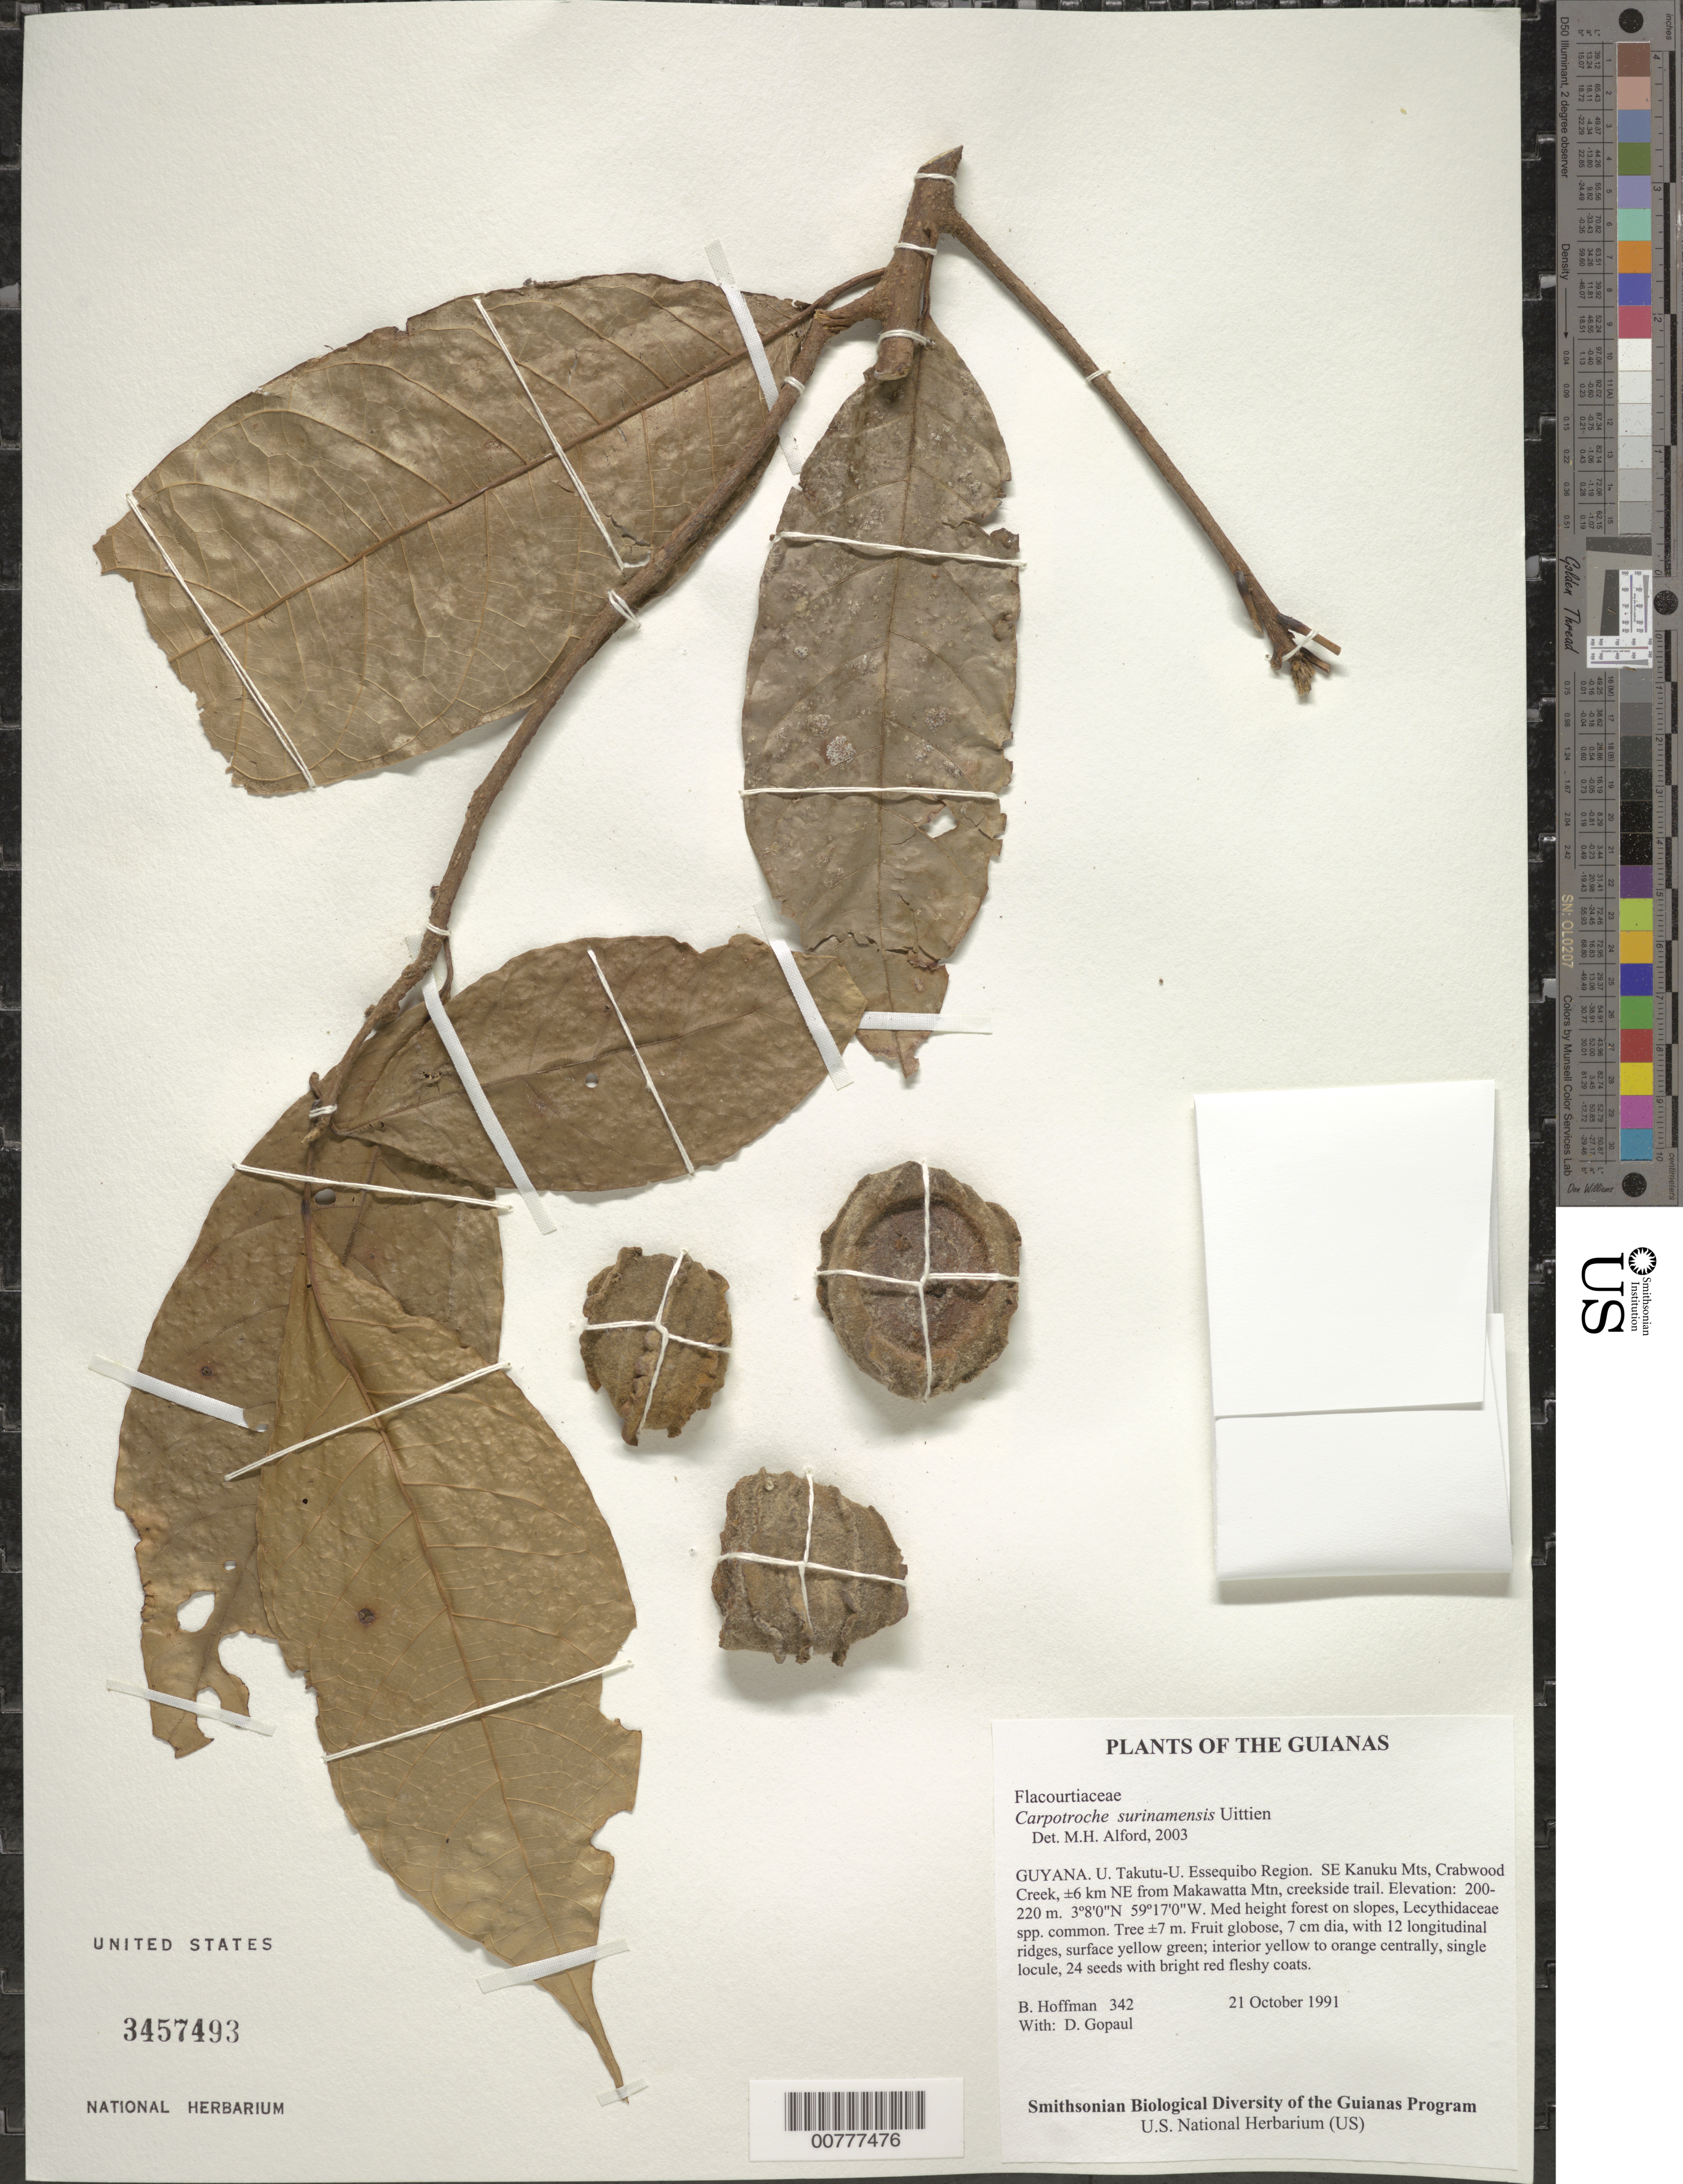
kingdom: Plantae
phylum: Tracheophyta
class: Magnoliopsida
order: Malpighiales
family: Achariaceae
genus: Carpotroche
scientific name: Carpotroche surinamensis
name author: Uittien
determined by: Alford, Mac Haverson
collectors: B. Hoffman & D. Gopaul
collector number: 342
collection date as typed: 21 October 1991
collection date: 1991-10-21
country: Guyana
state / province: U. Takutu-U. Essequibo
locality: SE Kanuku Mts, Crabwood Creek, ±6 km NE from Makawatta Mtn, creekside trail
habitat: Med height forest on slopes, Lecythidaceae spp. common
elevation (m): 200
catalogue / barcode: US 3457493